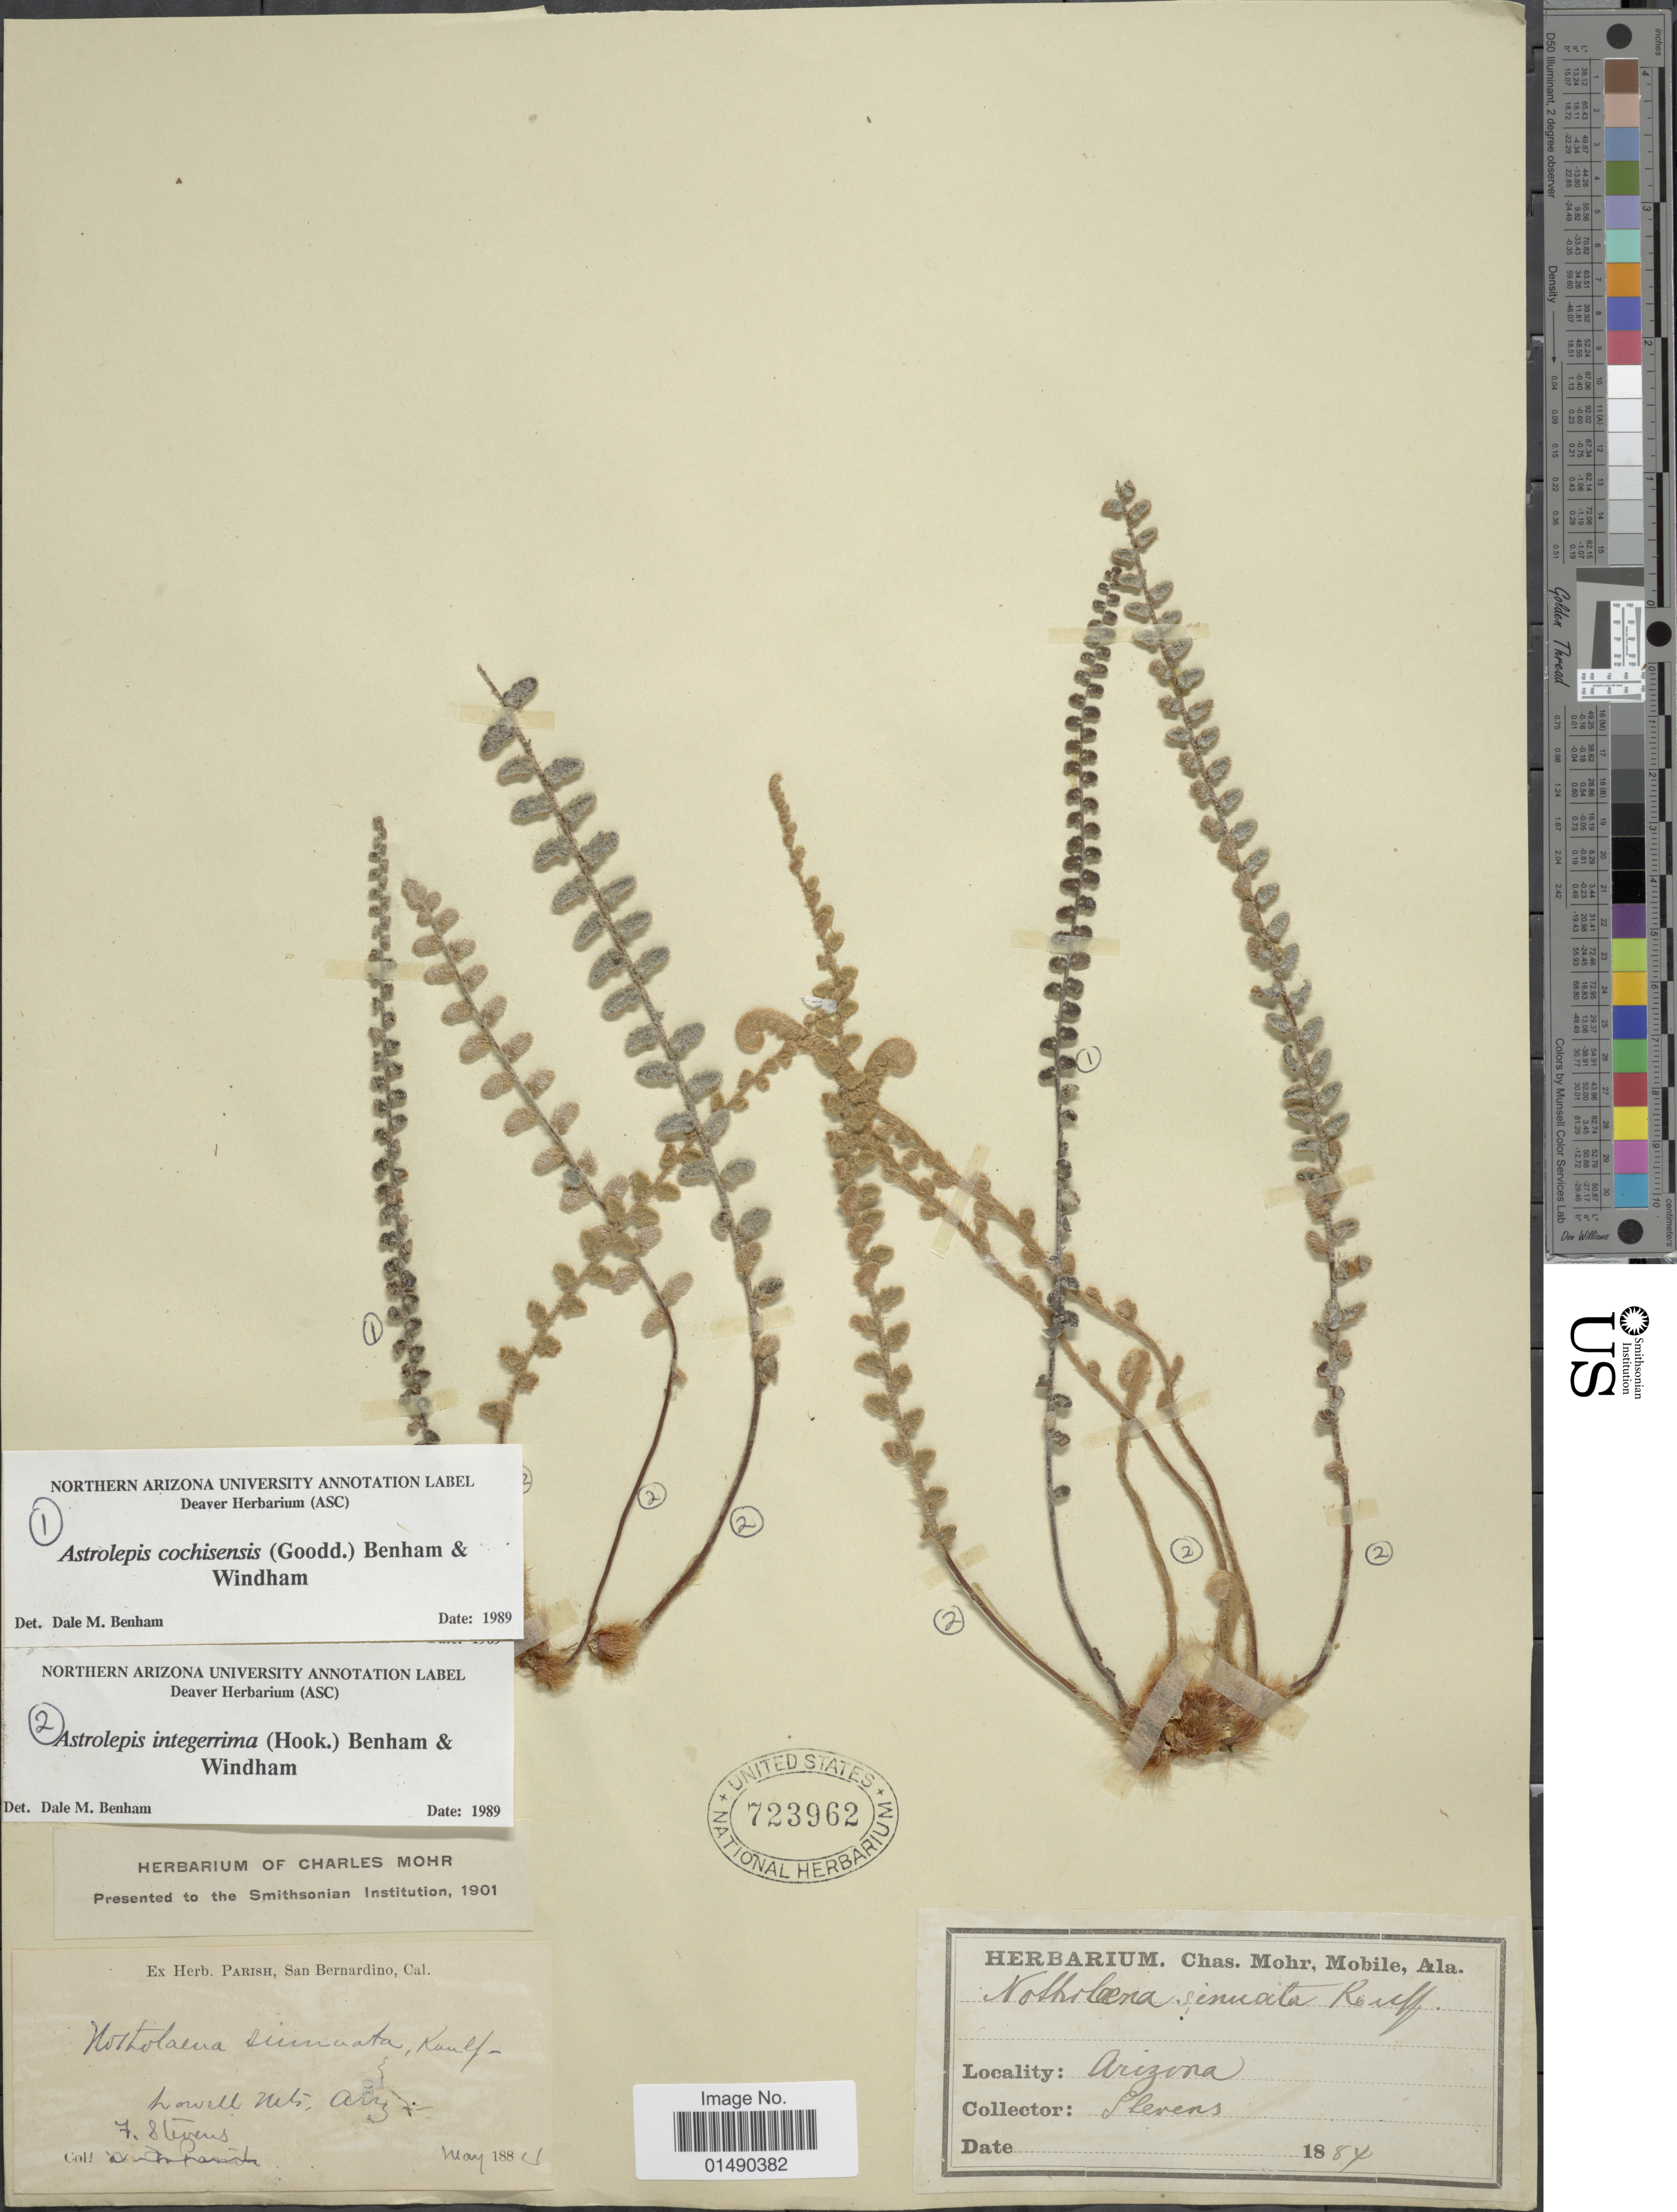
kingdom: Plantae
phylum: Tracheophyta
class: Polypodiopsida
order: Polypodiales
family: Pteridaceae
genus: Astrolepis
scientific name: Astrolepis cochisensis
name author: (C.O. Goodd.) D.M. Benham & Windham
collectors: -. Stevens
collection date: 1884-05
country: United States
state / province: Arizona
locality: Lowells mts., Arizona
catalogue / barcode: US 723962